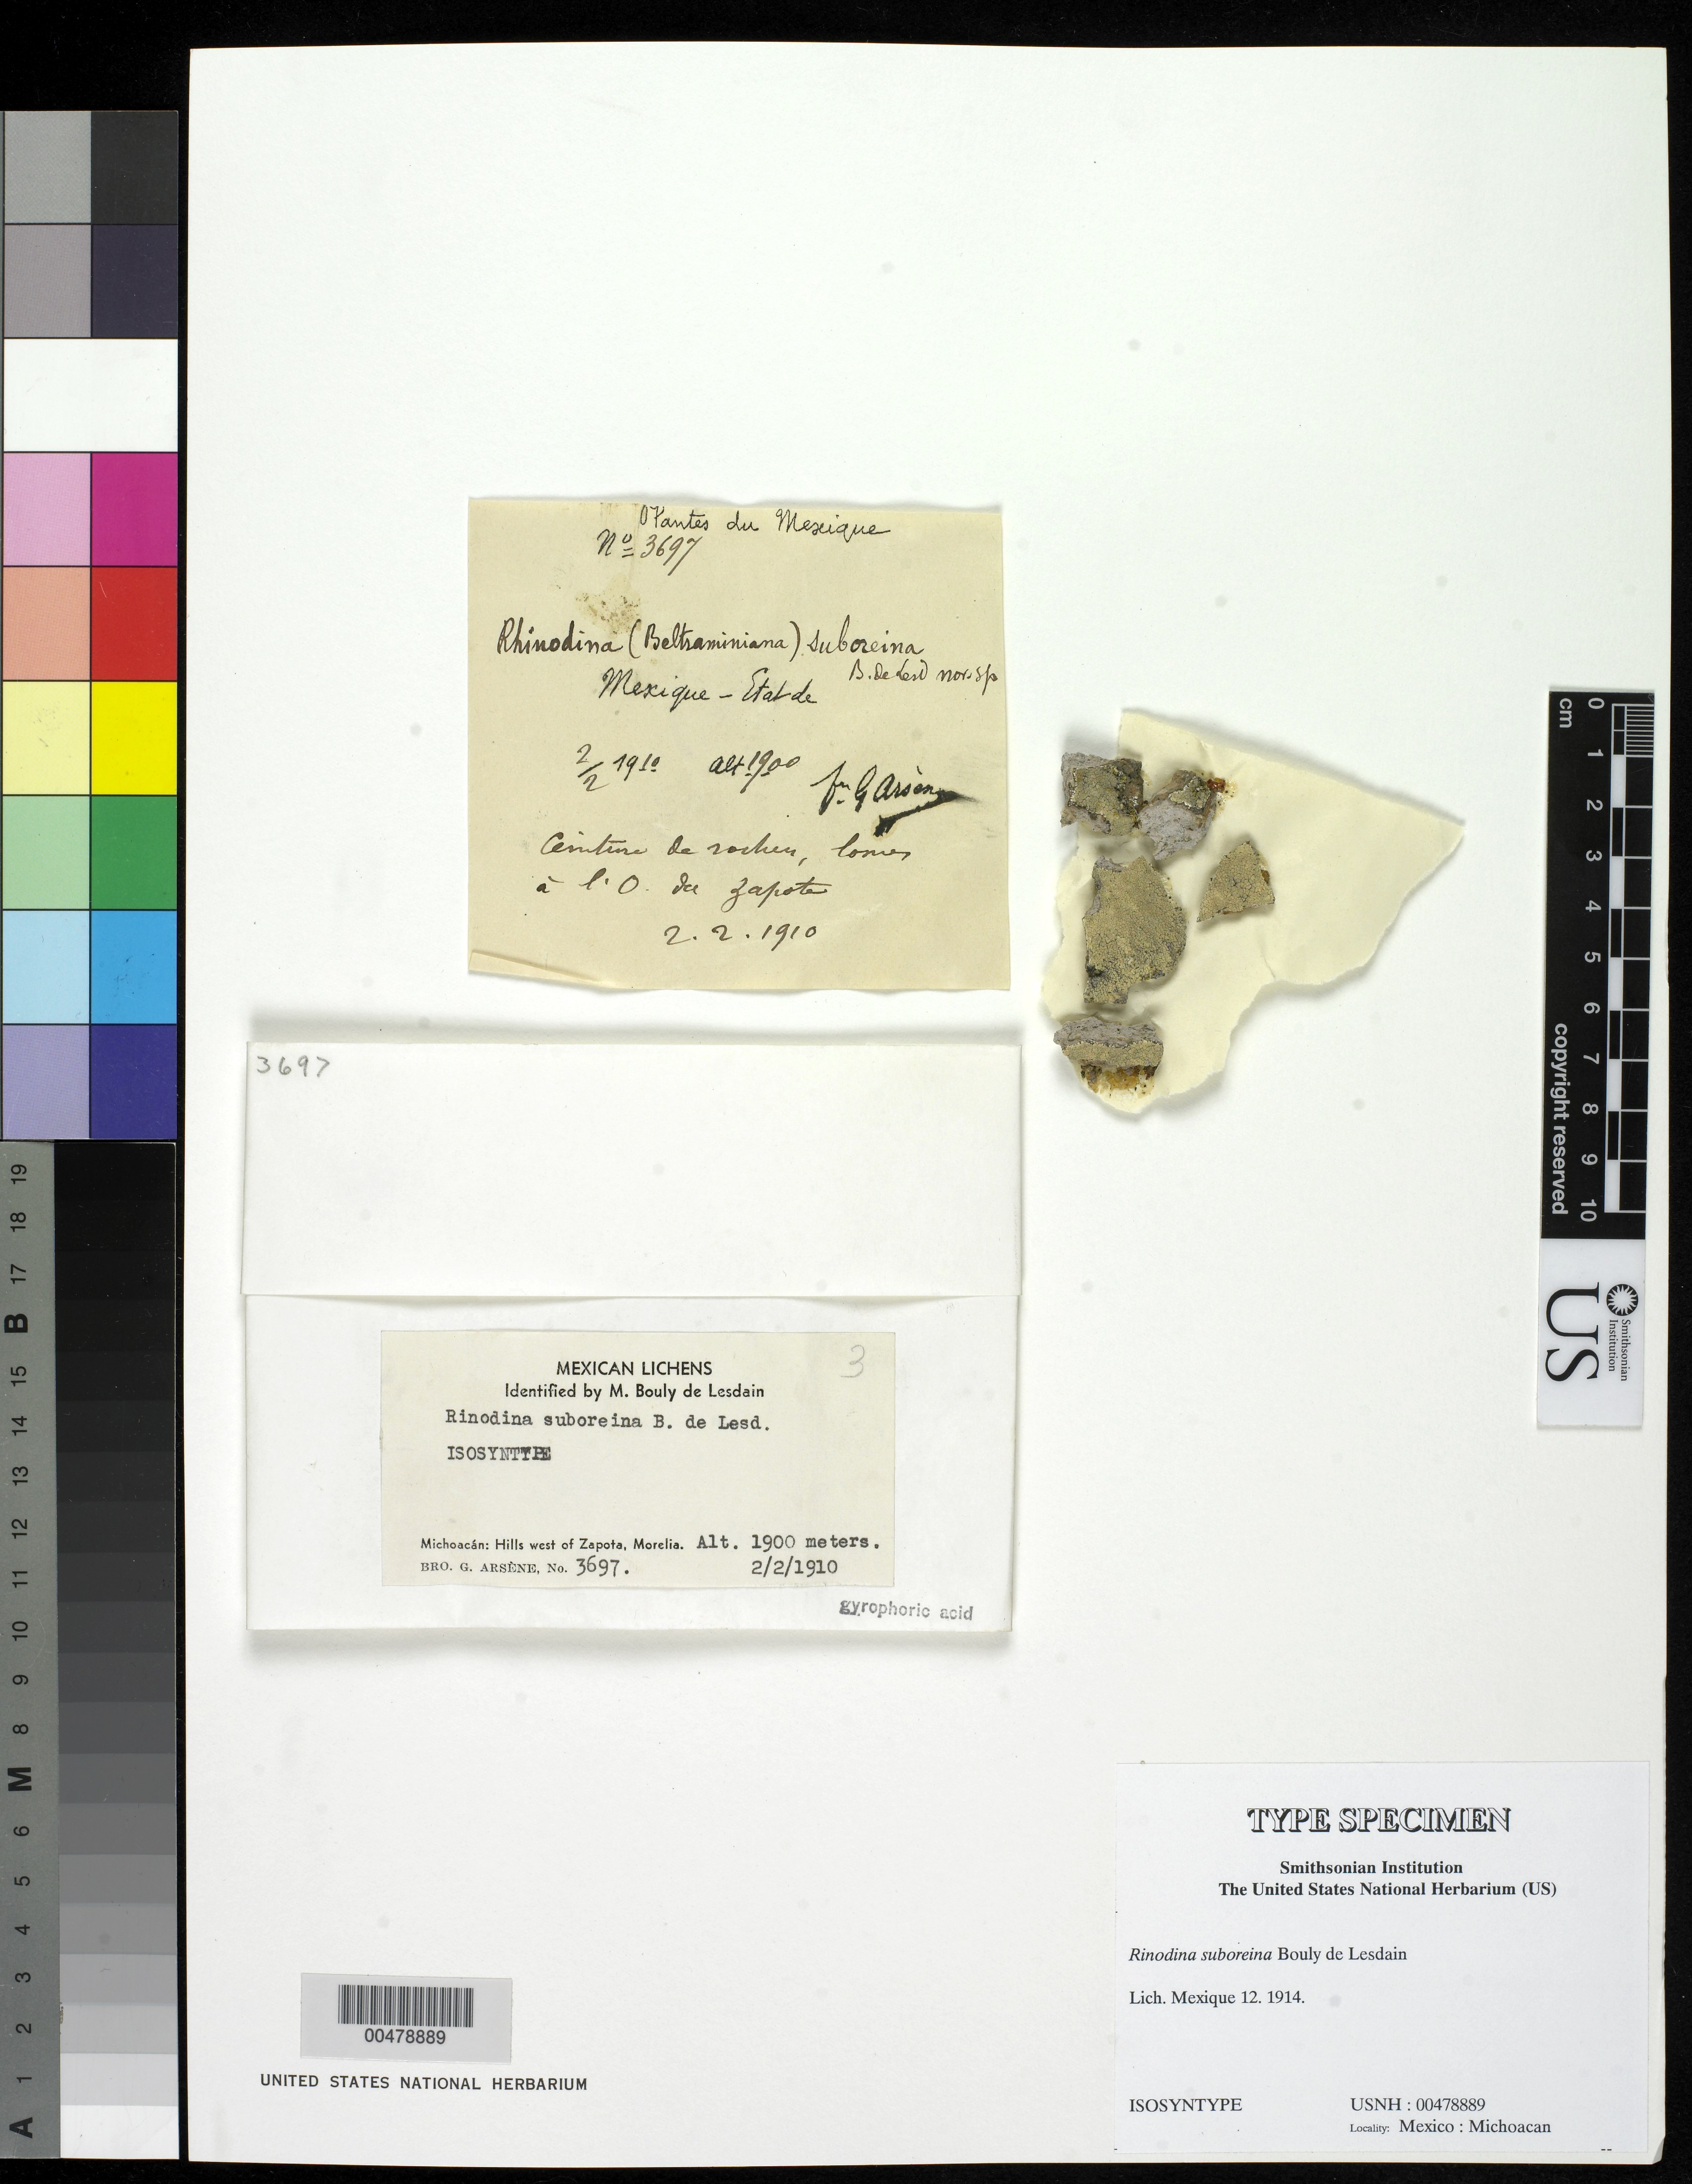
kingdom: Fungi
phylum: Ascomycota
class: Lecanoromycetes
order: Caliciales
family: Physciaceae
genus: Rinodina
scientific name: Rinodina suboreina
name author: B. de Lesd.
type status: Isosyntype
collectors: Bro. G. Arsène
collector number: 3697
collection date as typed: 02 Feb 1910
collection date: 1910-02-02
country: Mexico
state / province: Michoacán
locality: Hills W of Zapota.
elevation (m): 1900